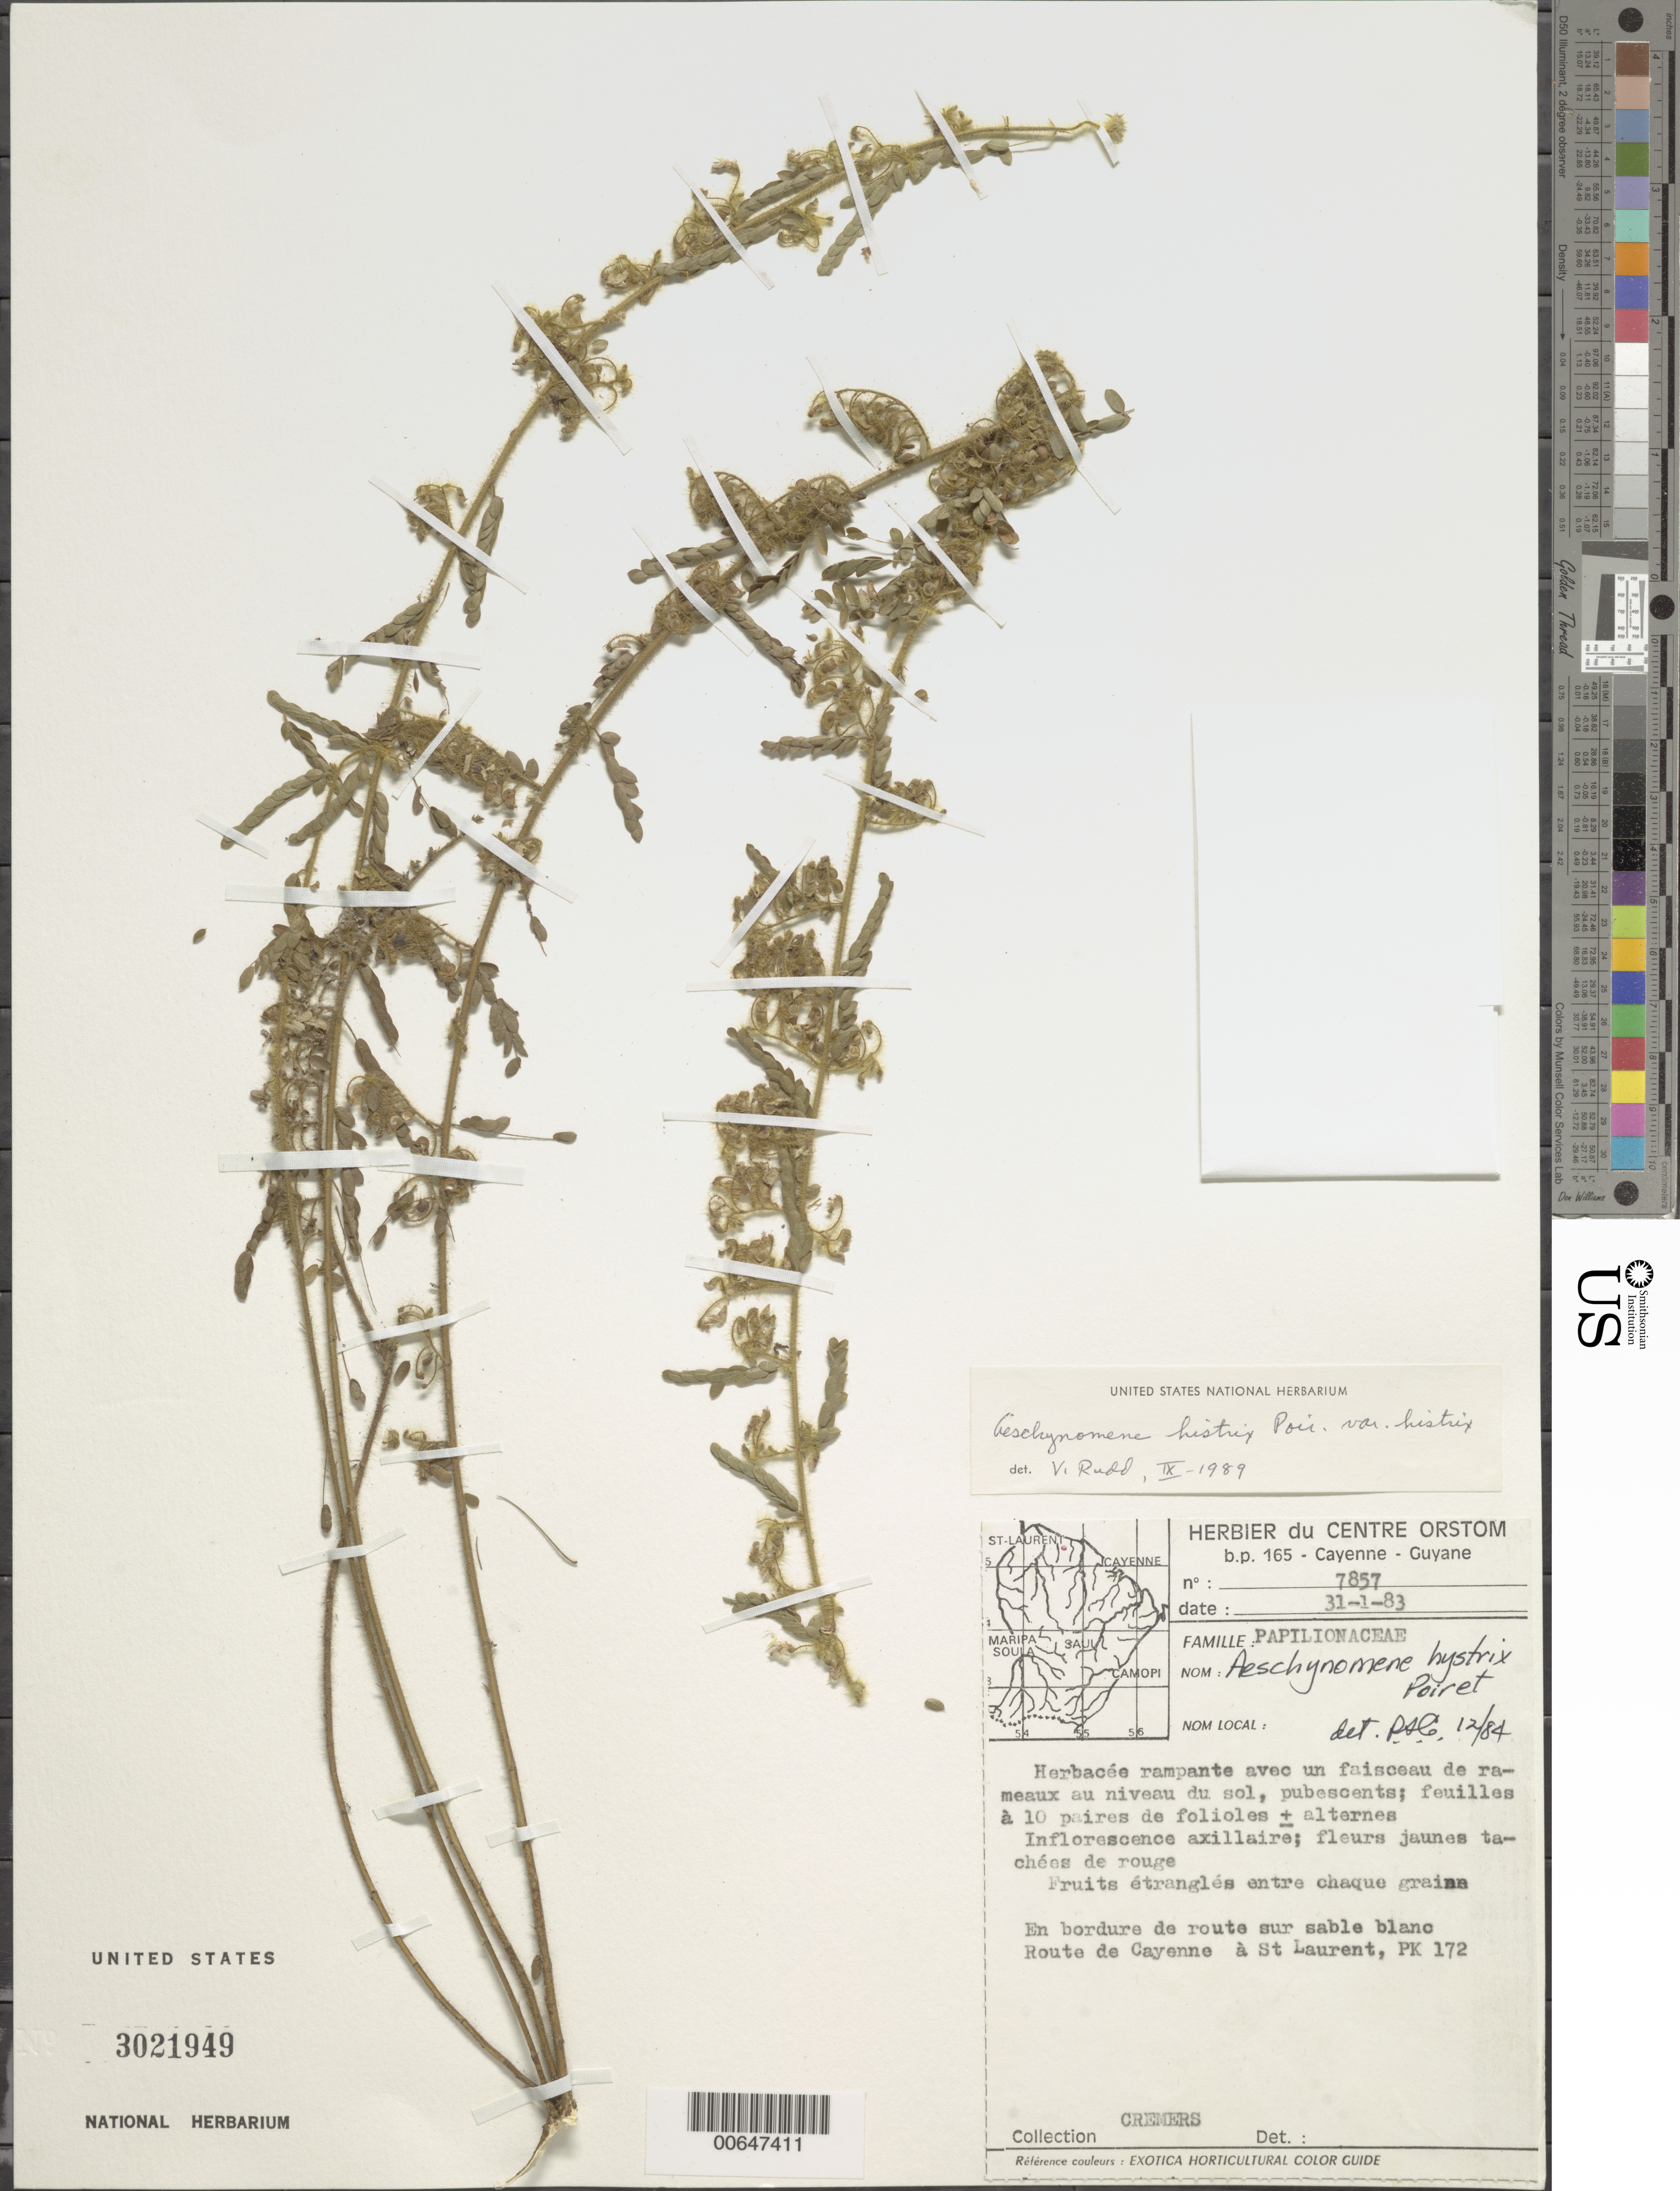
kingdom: Plantae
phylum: Tracheophyta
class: Magnoliopsida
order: Fabales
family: Fabaceae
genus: Aeschynomene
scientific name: Aeschynomene histrix var. histrix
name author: Poir.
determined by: Rudd, V. E.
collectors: G. Cremers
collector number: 7857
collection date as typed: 31-Jan-83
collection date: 1983-01-31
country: French Guiana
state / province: Cayenne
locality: Cayenne-St. Laurent route, pk 172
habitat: Roadside, on white sand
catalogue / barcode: US 3021949